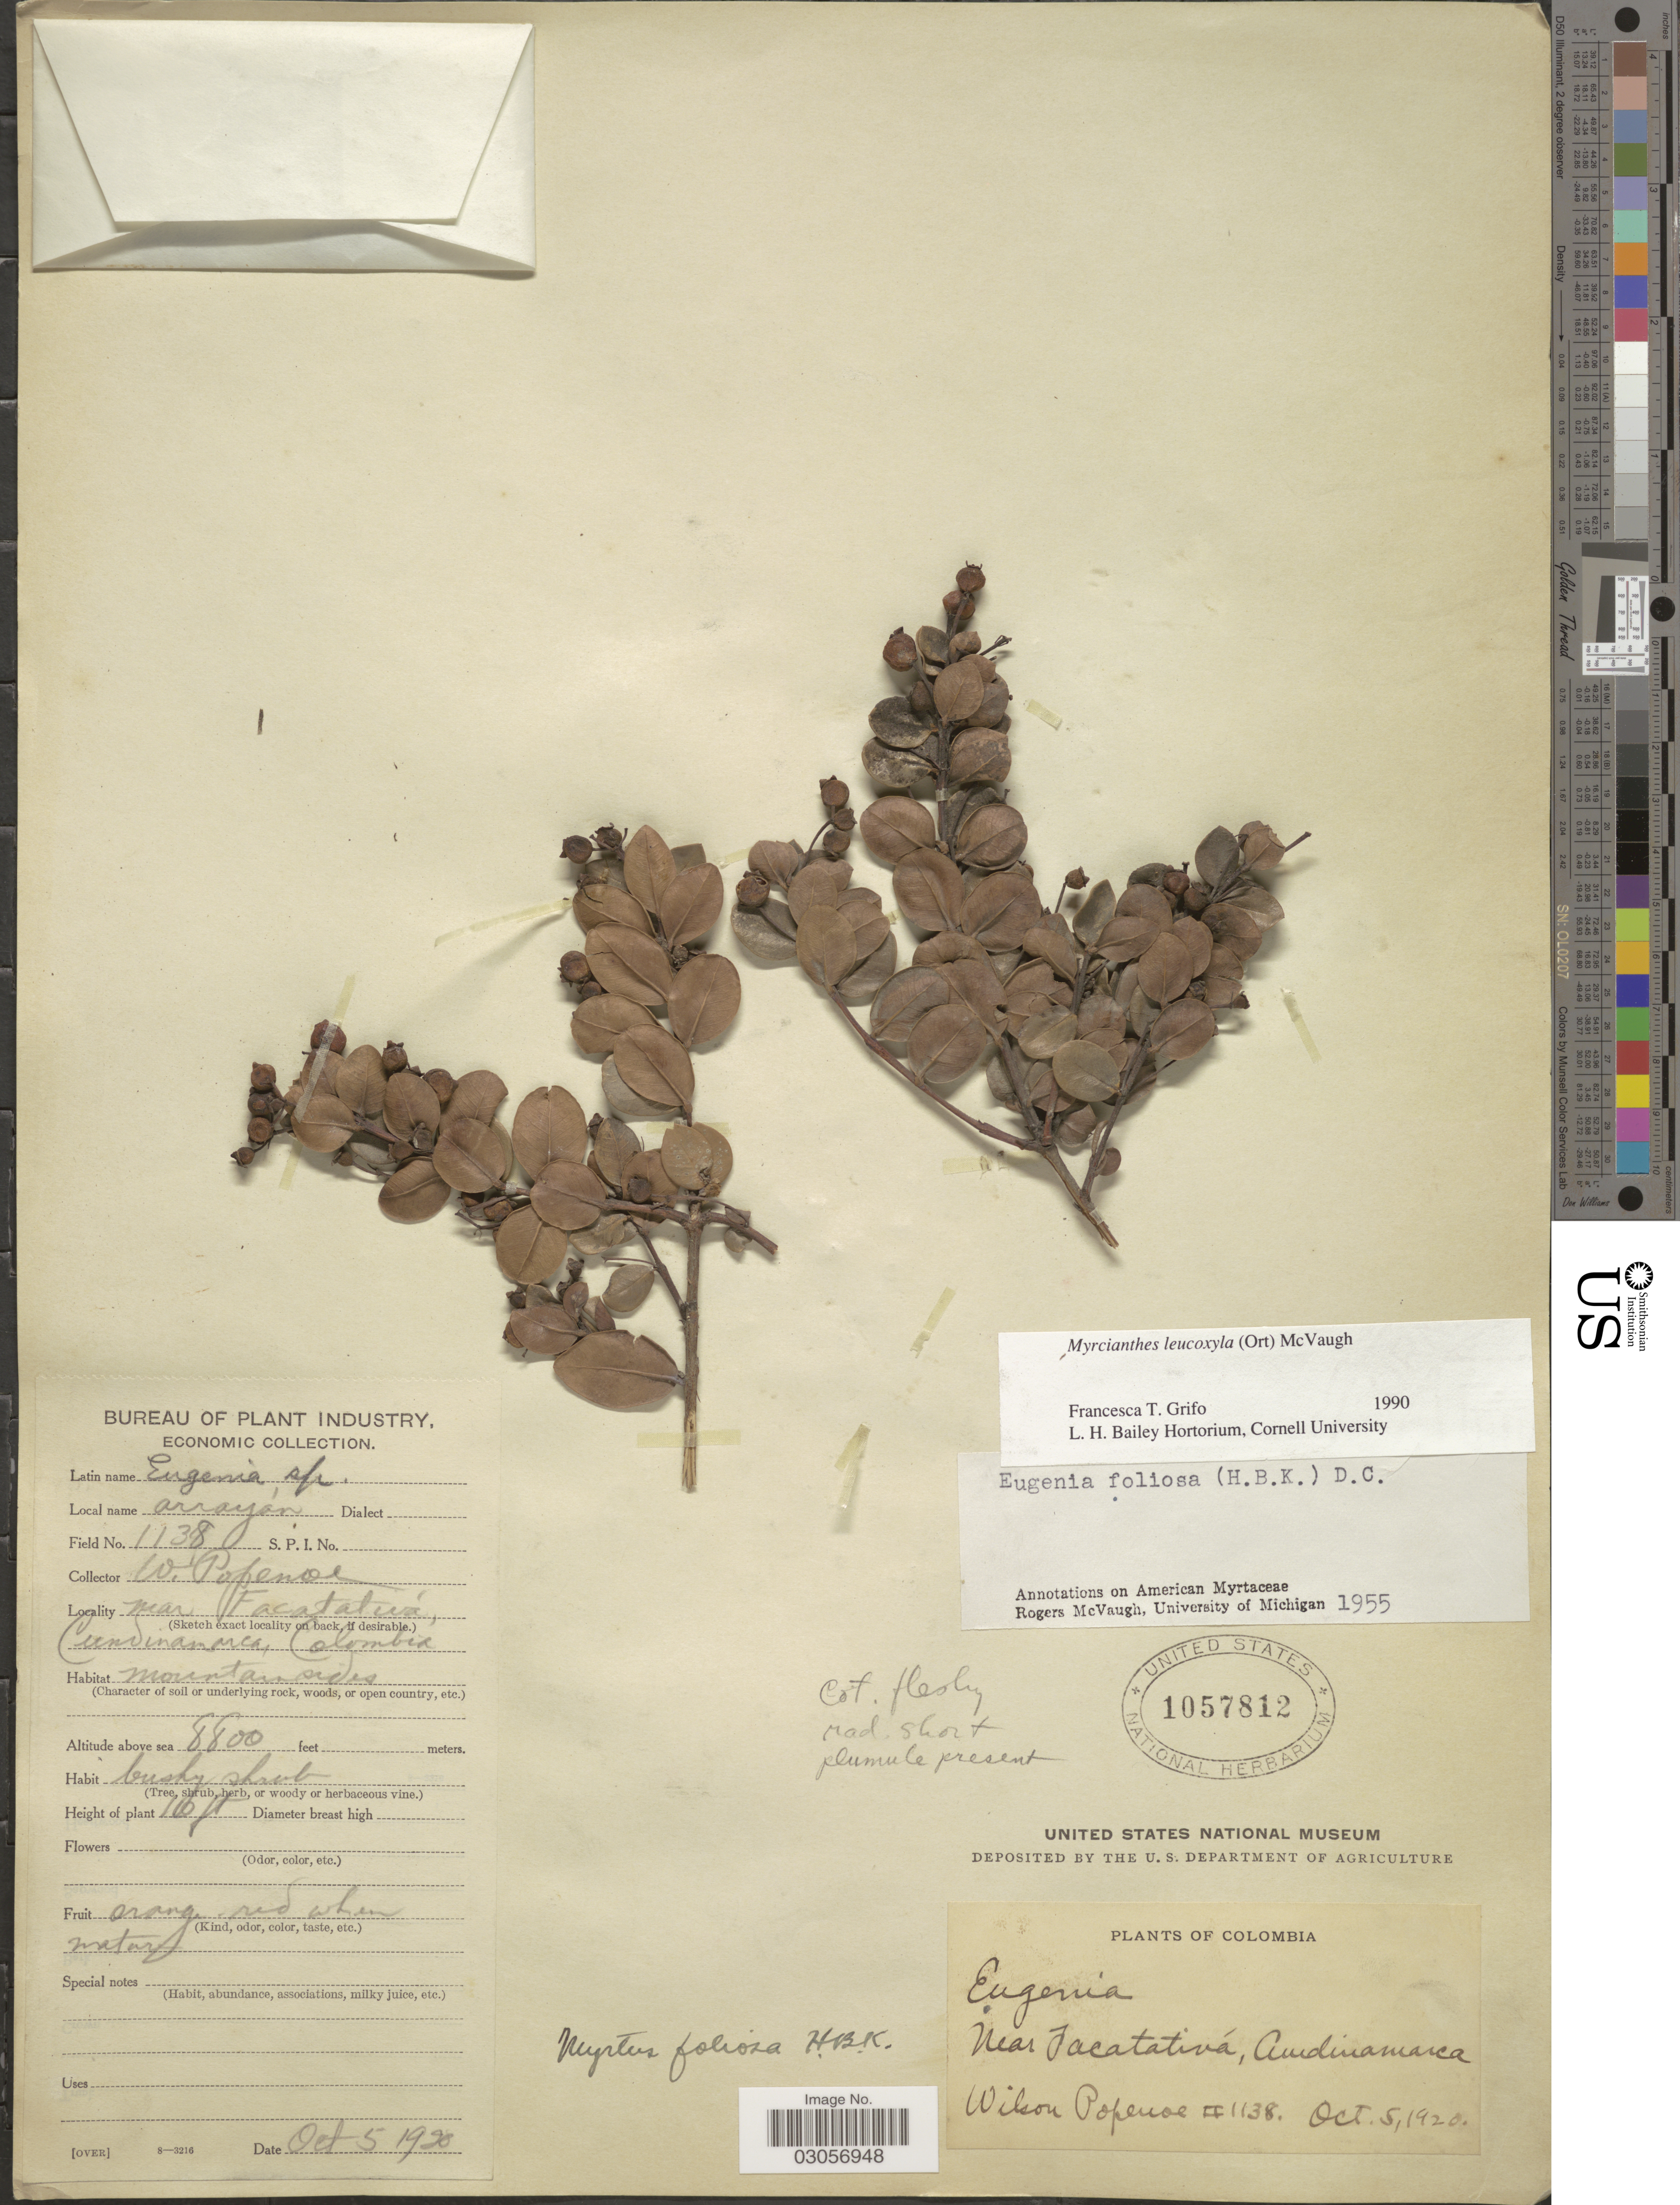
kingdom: Plantae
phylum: Tracheophyta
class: Magnoliopsida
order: Myrtales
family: Myrtaceae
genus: Myrcianthes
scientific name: Myrcianthes leucoxyla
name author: (Ortega) McVaugh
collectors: W. Popenoe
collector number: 1138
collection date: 1920-10-05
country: Colombia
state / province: Cundinamarca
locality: Near Facatativá.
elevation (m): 2682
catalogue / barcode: US 1057812